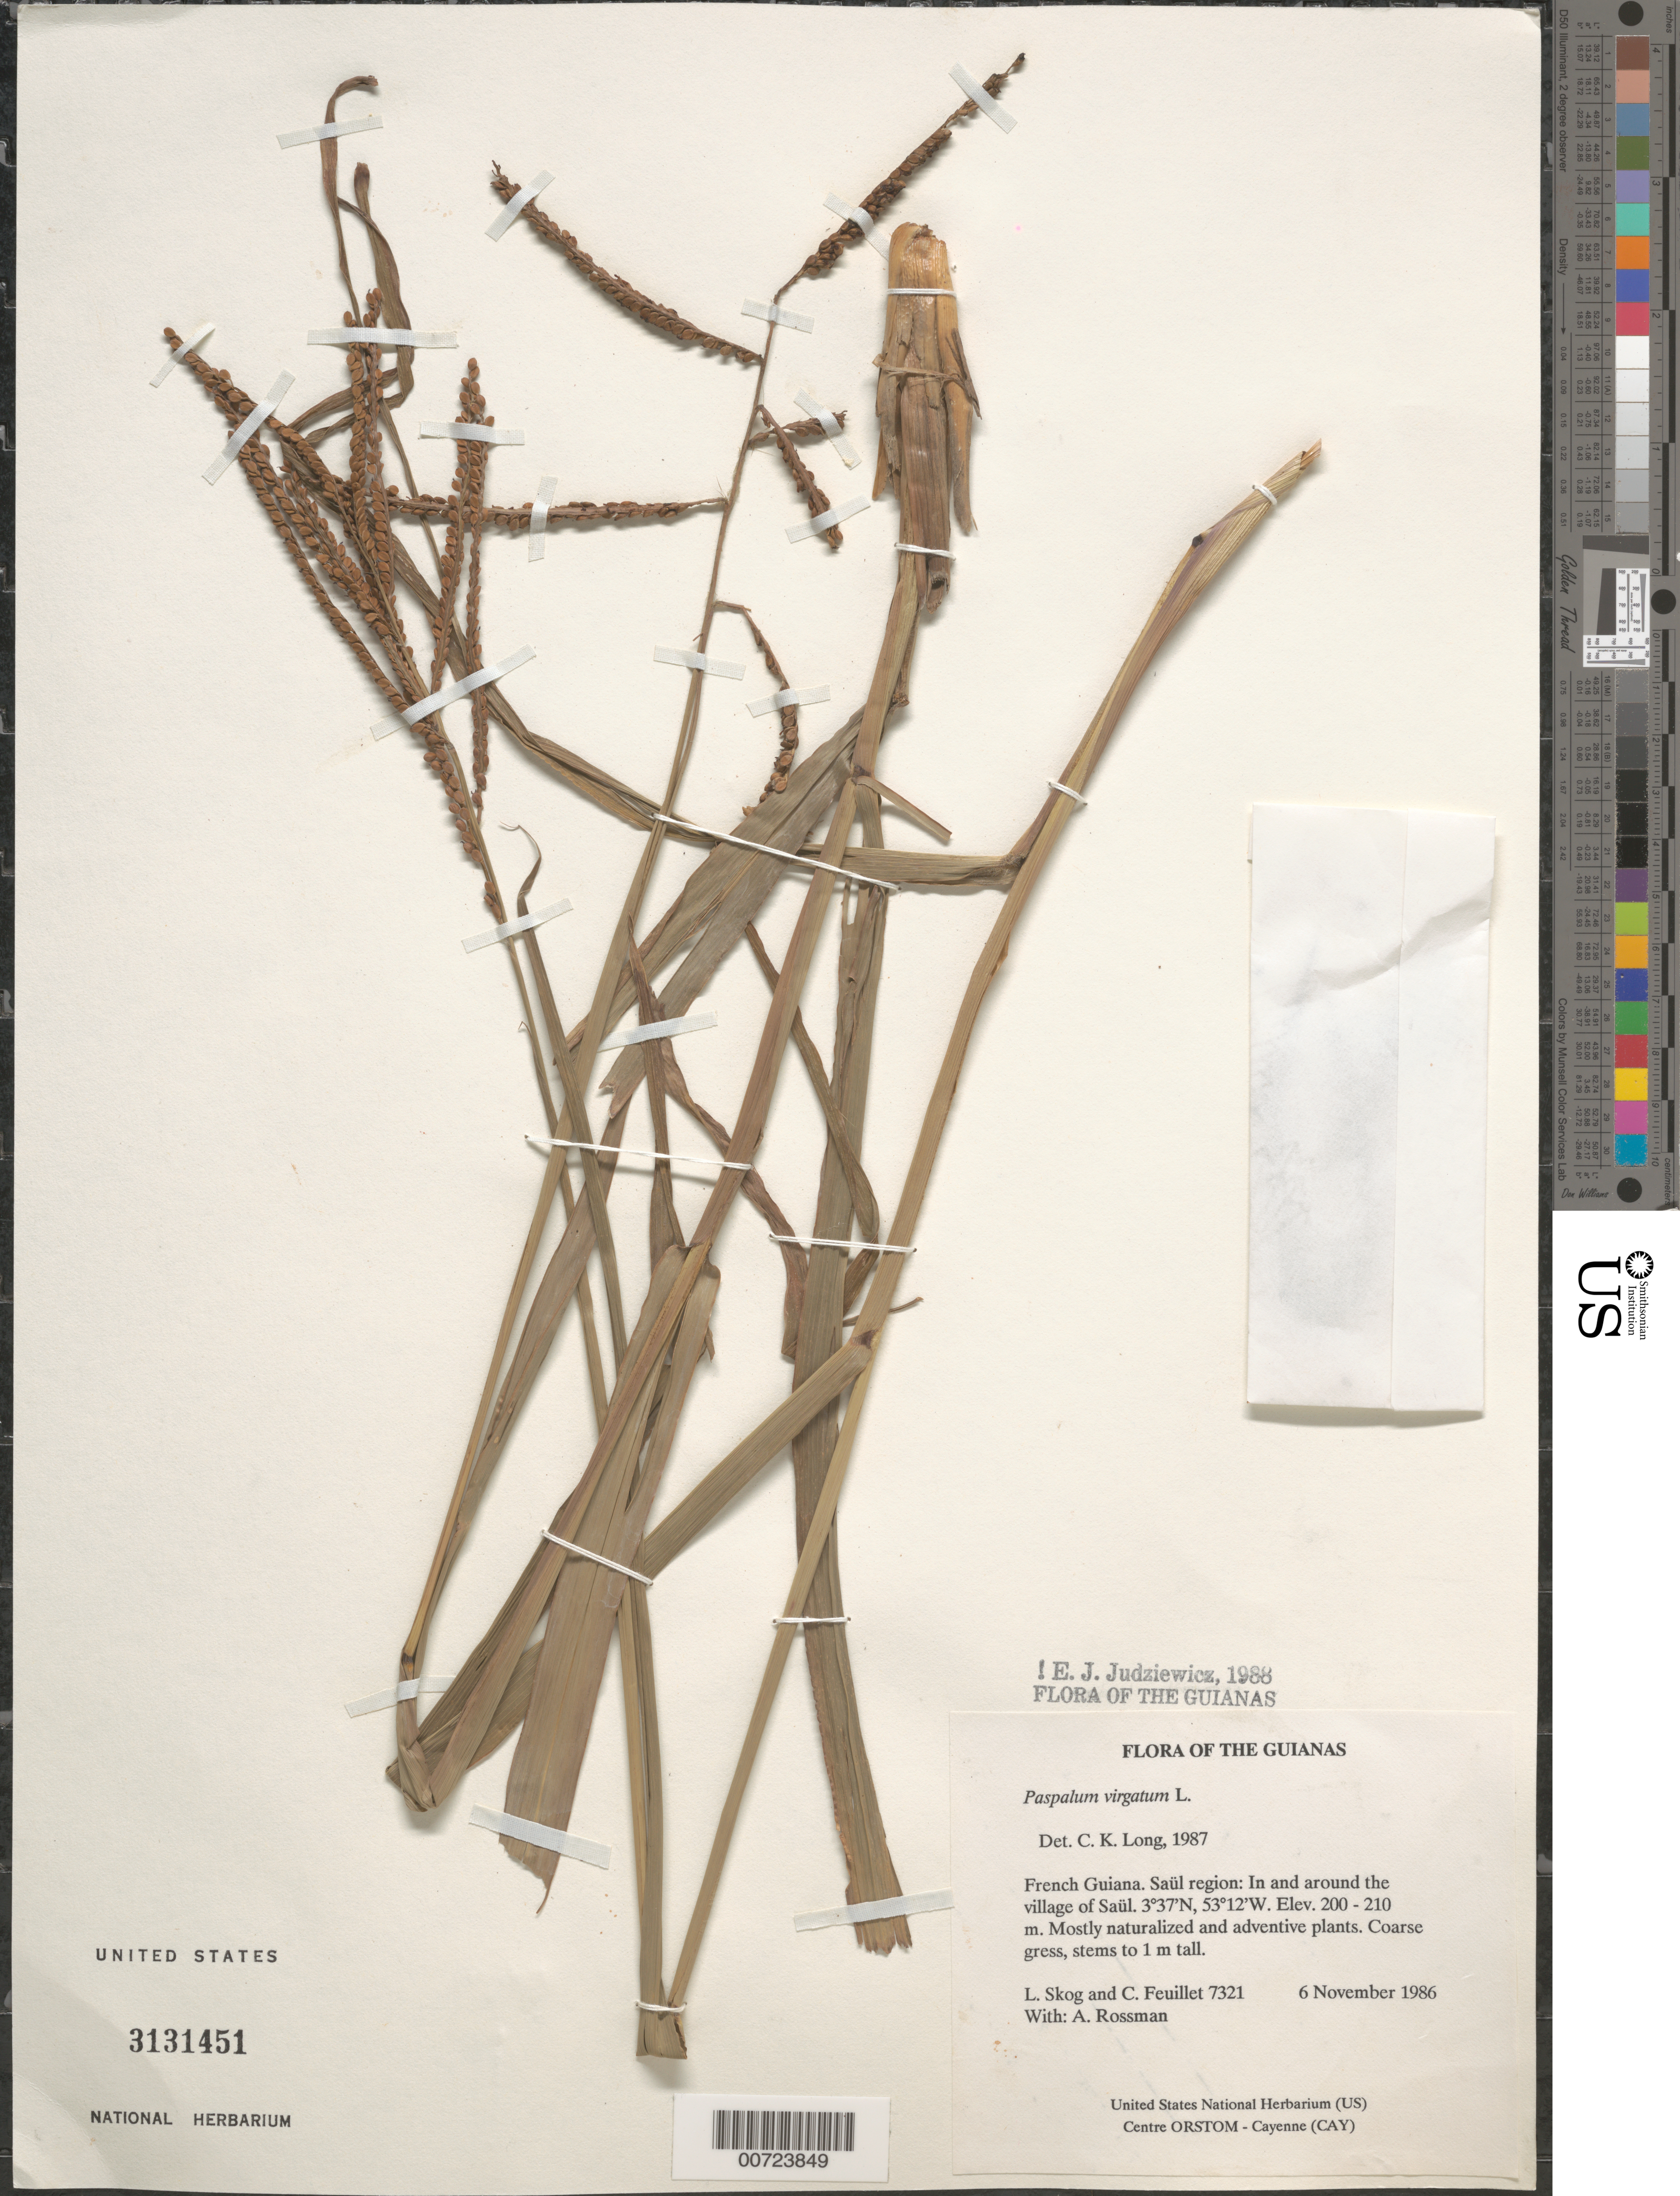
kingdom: Plantae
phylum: Tracheophyta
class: Liliopsida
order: Poales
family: Poaceae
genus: Paspalum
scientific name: Paspalum virgatum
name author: L.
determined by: Long, C. K.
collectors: L. E. Skog, C. Feuillet & A. Rossman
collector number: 7321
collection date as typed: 6 November 1986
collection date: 1986-11-06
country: French Guiana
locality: Saül. In and around the village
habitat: Mostly naturalized and adventive plants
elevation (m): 200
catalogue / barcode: US 3131451